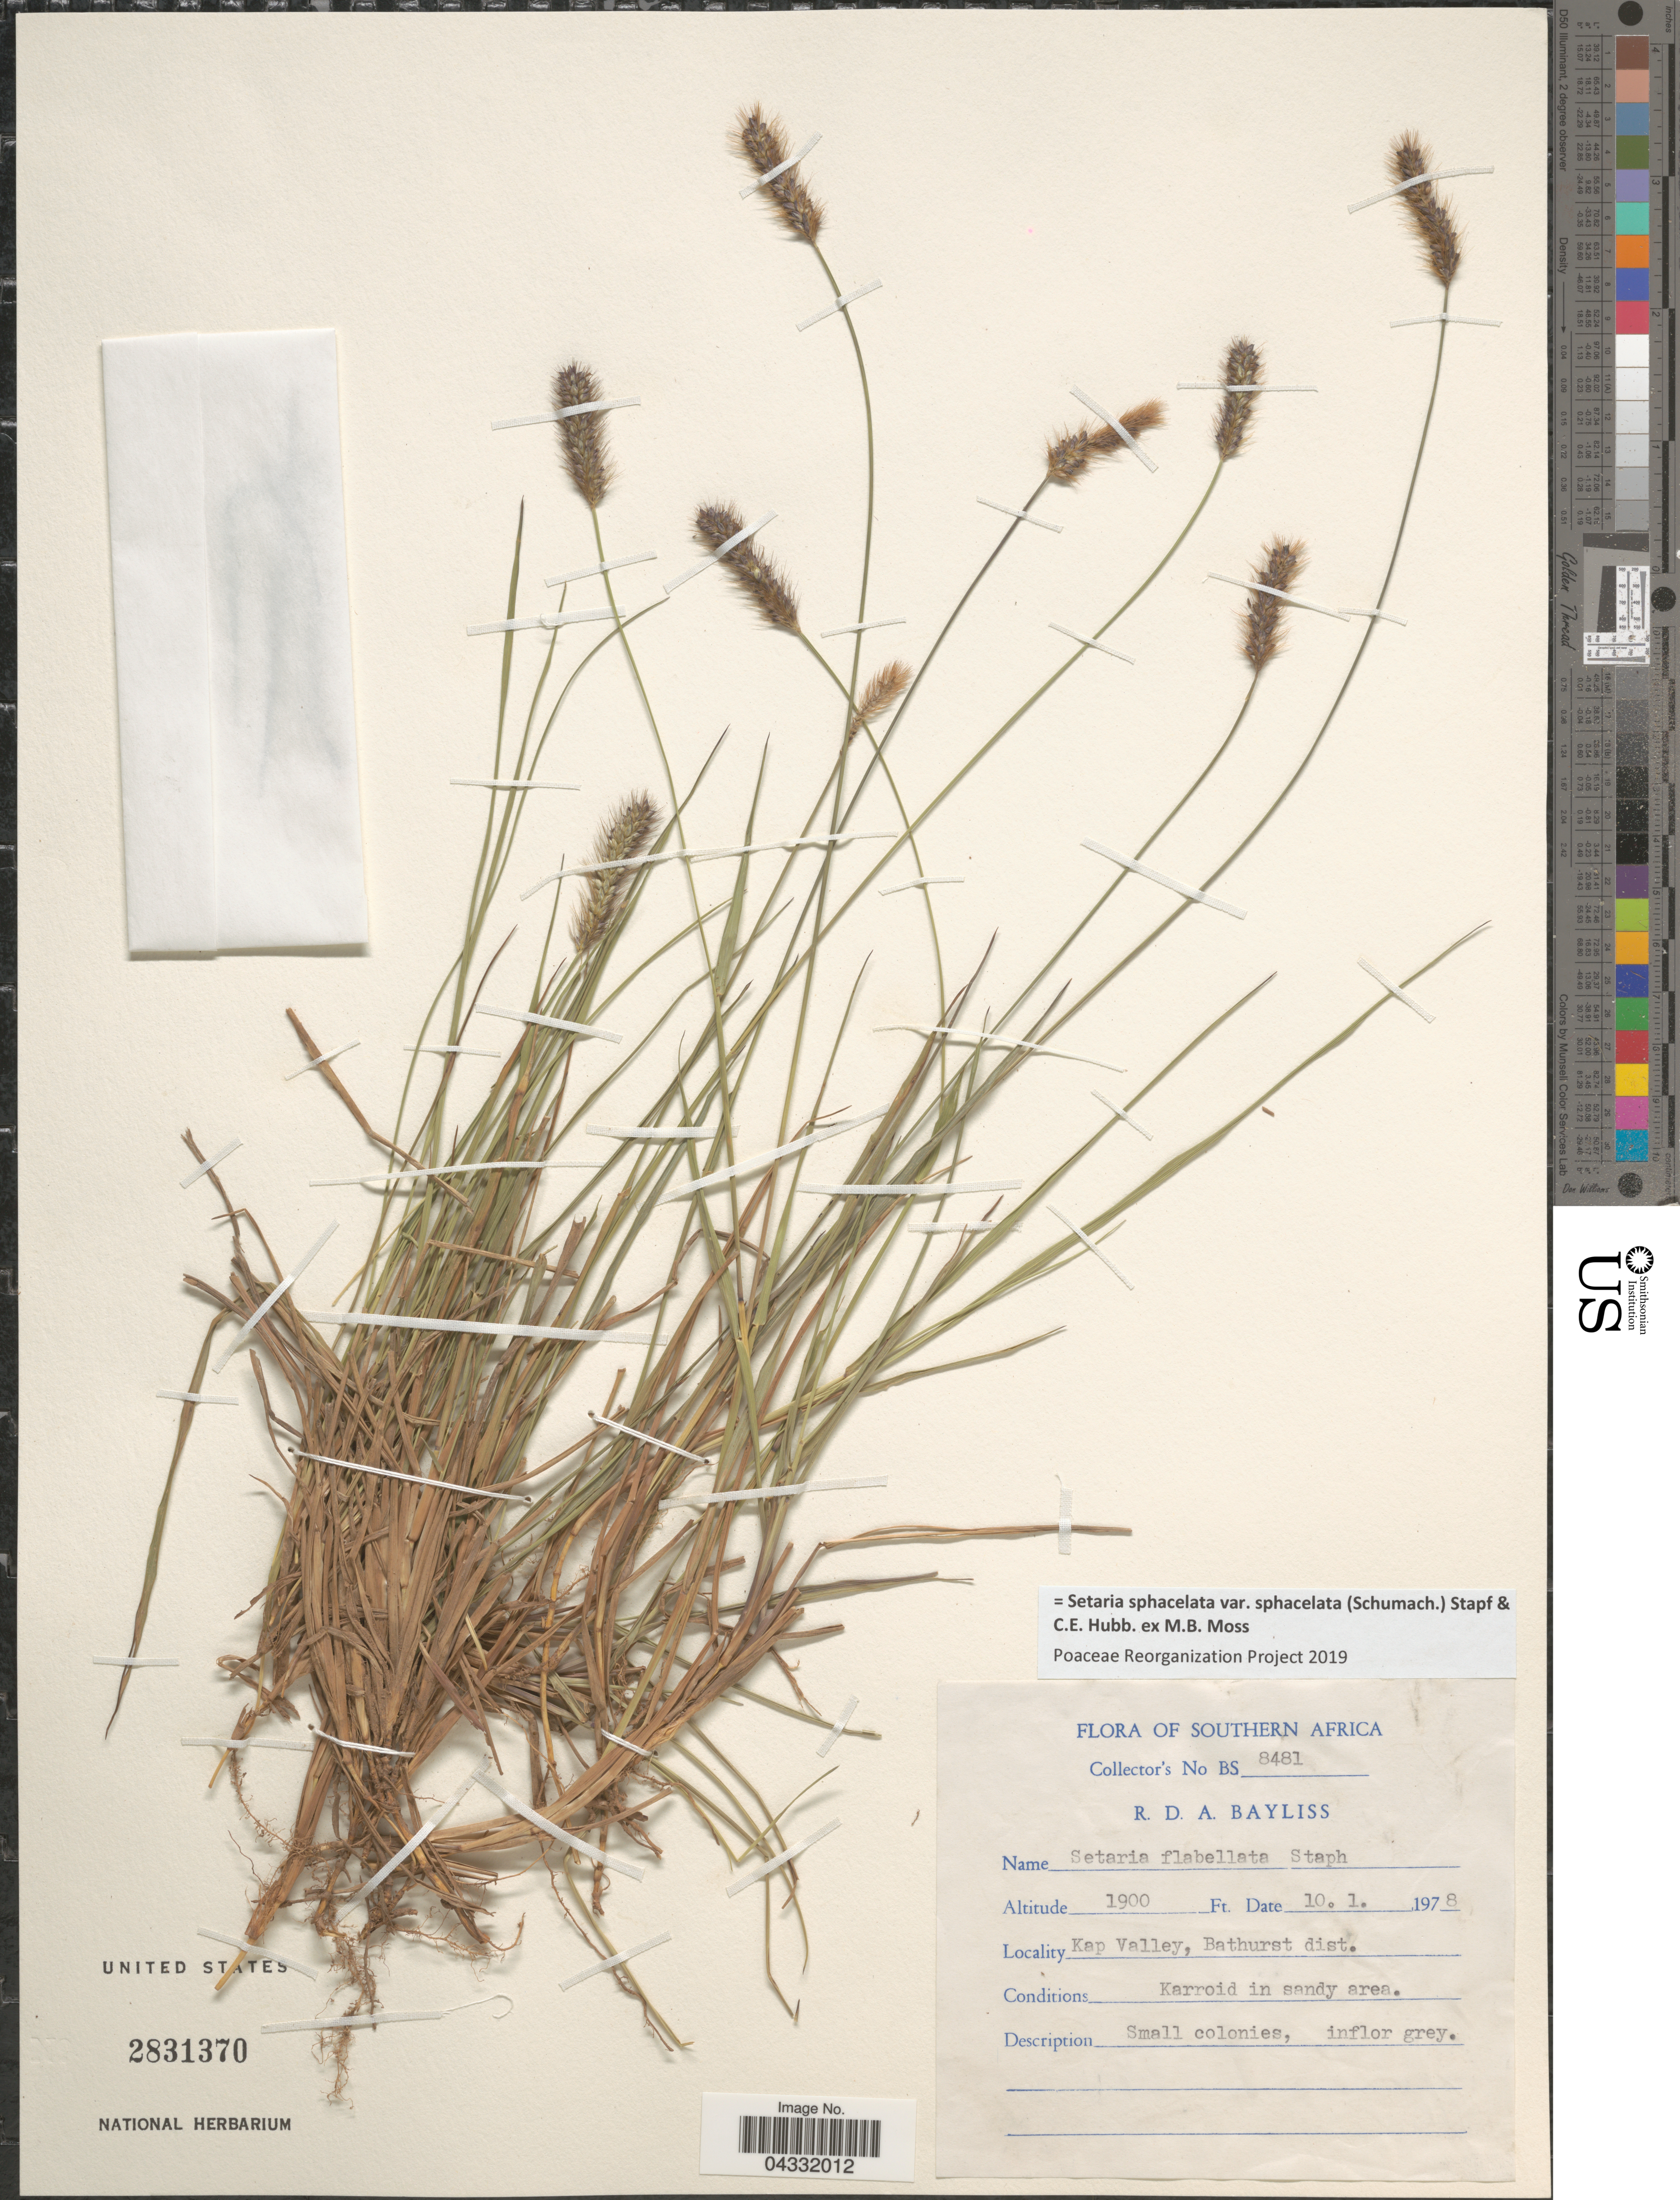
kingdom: Plantae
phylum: Tracheophyta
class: Liliopsida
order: Poales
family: Poaceae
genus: Setaria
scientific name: Setaria sphacelata var. sphacelata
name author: (Schumach.) Stapf & C. E. Hubb. ex M.B. Moss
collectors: R. Bayliss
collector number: BS8481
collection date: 1978-01-10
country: South Africa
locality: Southern Africa. Kap Valley, Bathurst dist.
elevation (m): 579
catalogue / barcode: US 2831370